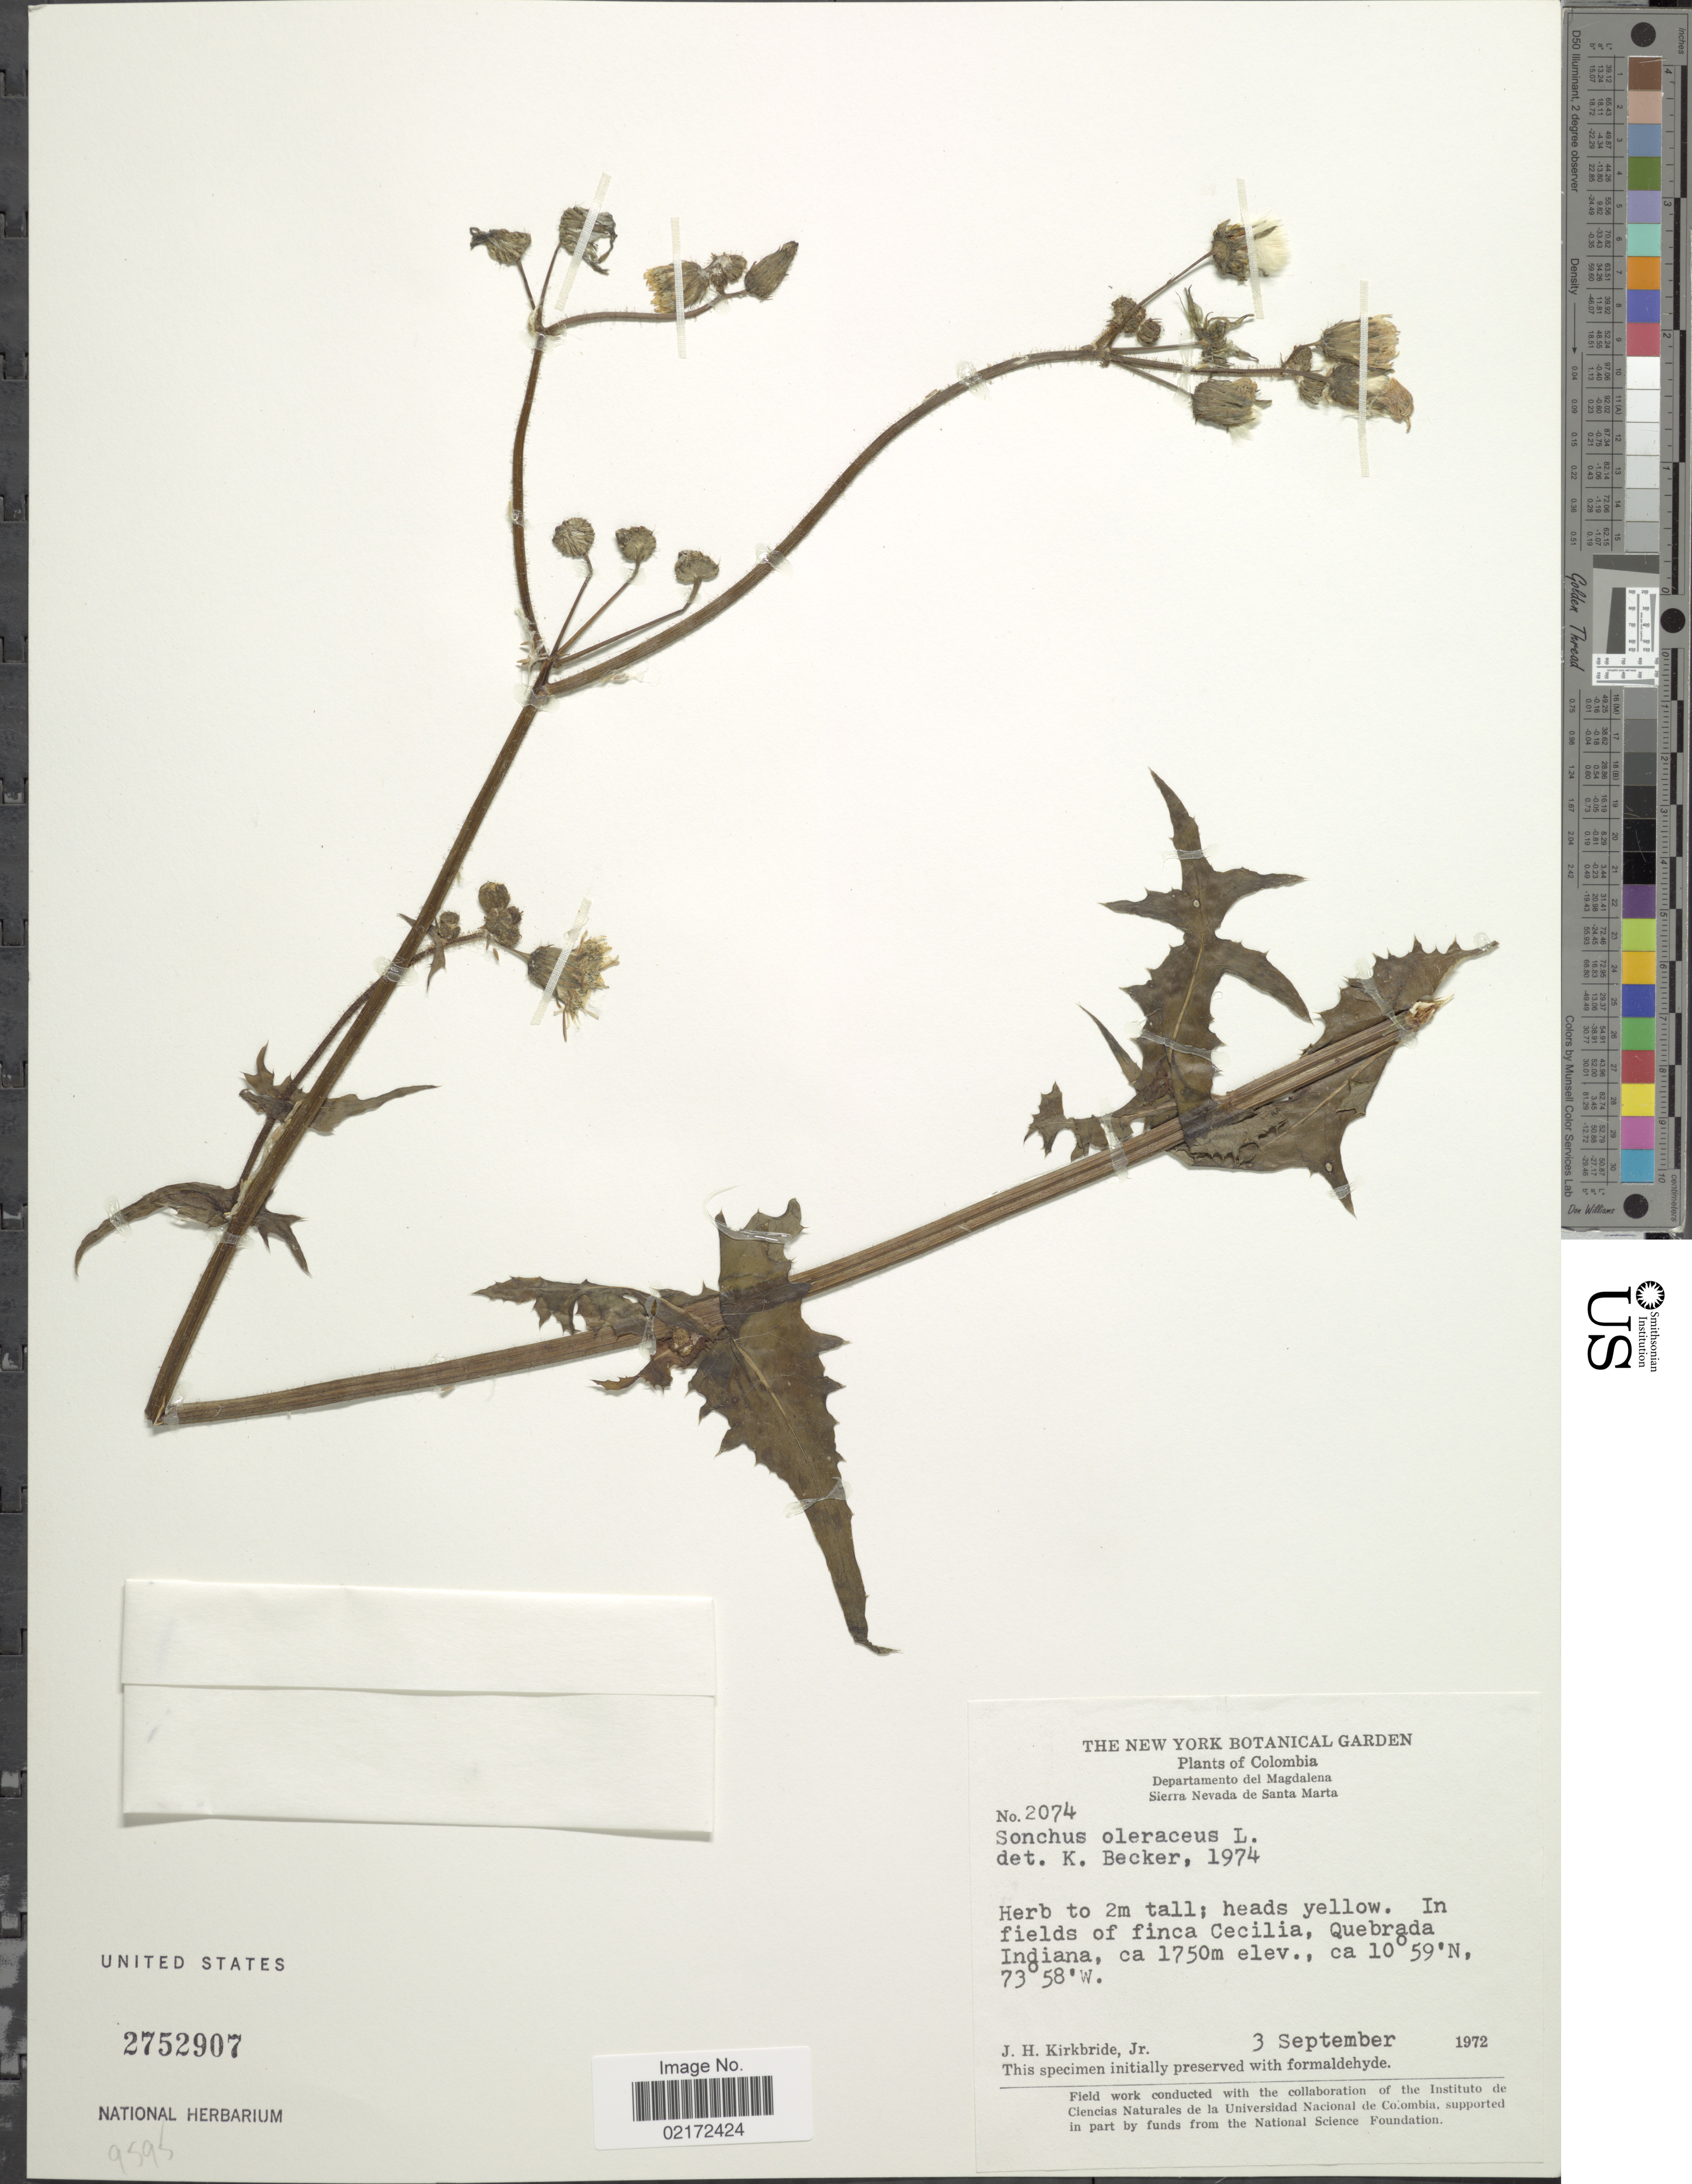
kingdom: Plantae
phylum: Tracheophyta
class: Magnoliopsida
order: Asterales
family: Asteraceae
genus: Sonchus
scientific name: Sonchus oleraceus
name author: L.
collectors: J. H. Kirkbride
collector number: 2074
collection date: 1972-09-03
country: Colombia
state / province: Magdalena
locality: Departamento del Magdalena. Sierra Nevada de Santa Marta. In fields of finca Cecilia, Quebrada Indiana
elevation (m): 1750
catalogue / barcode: US 2752907